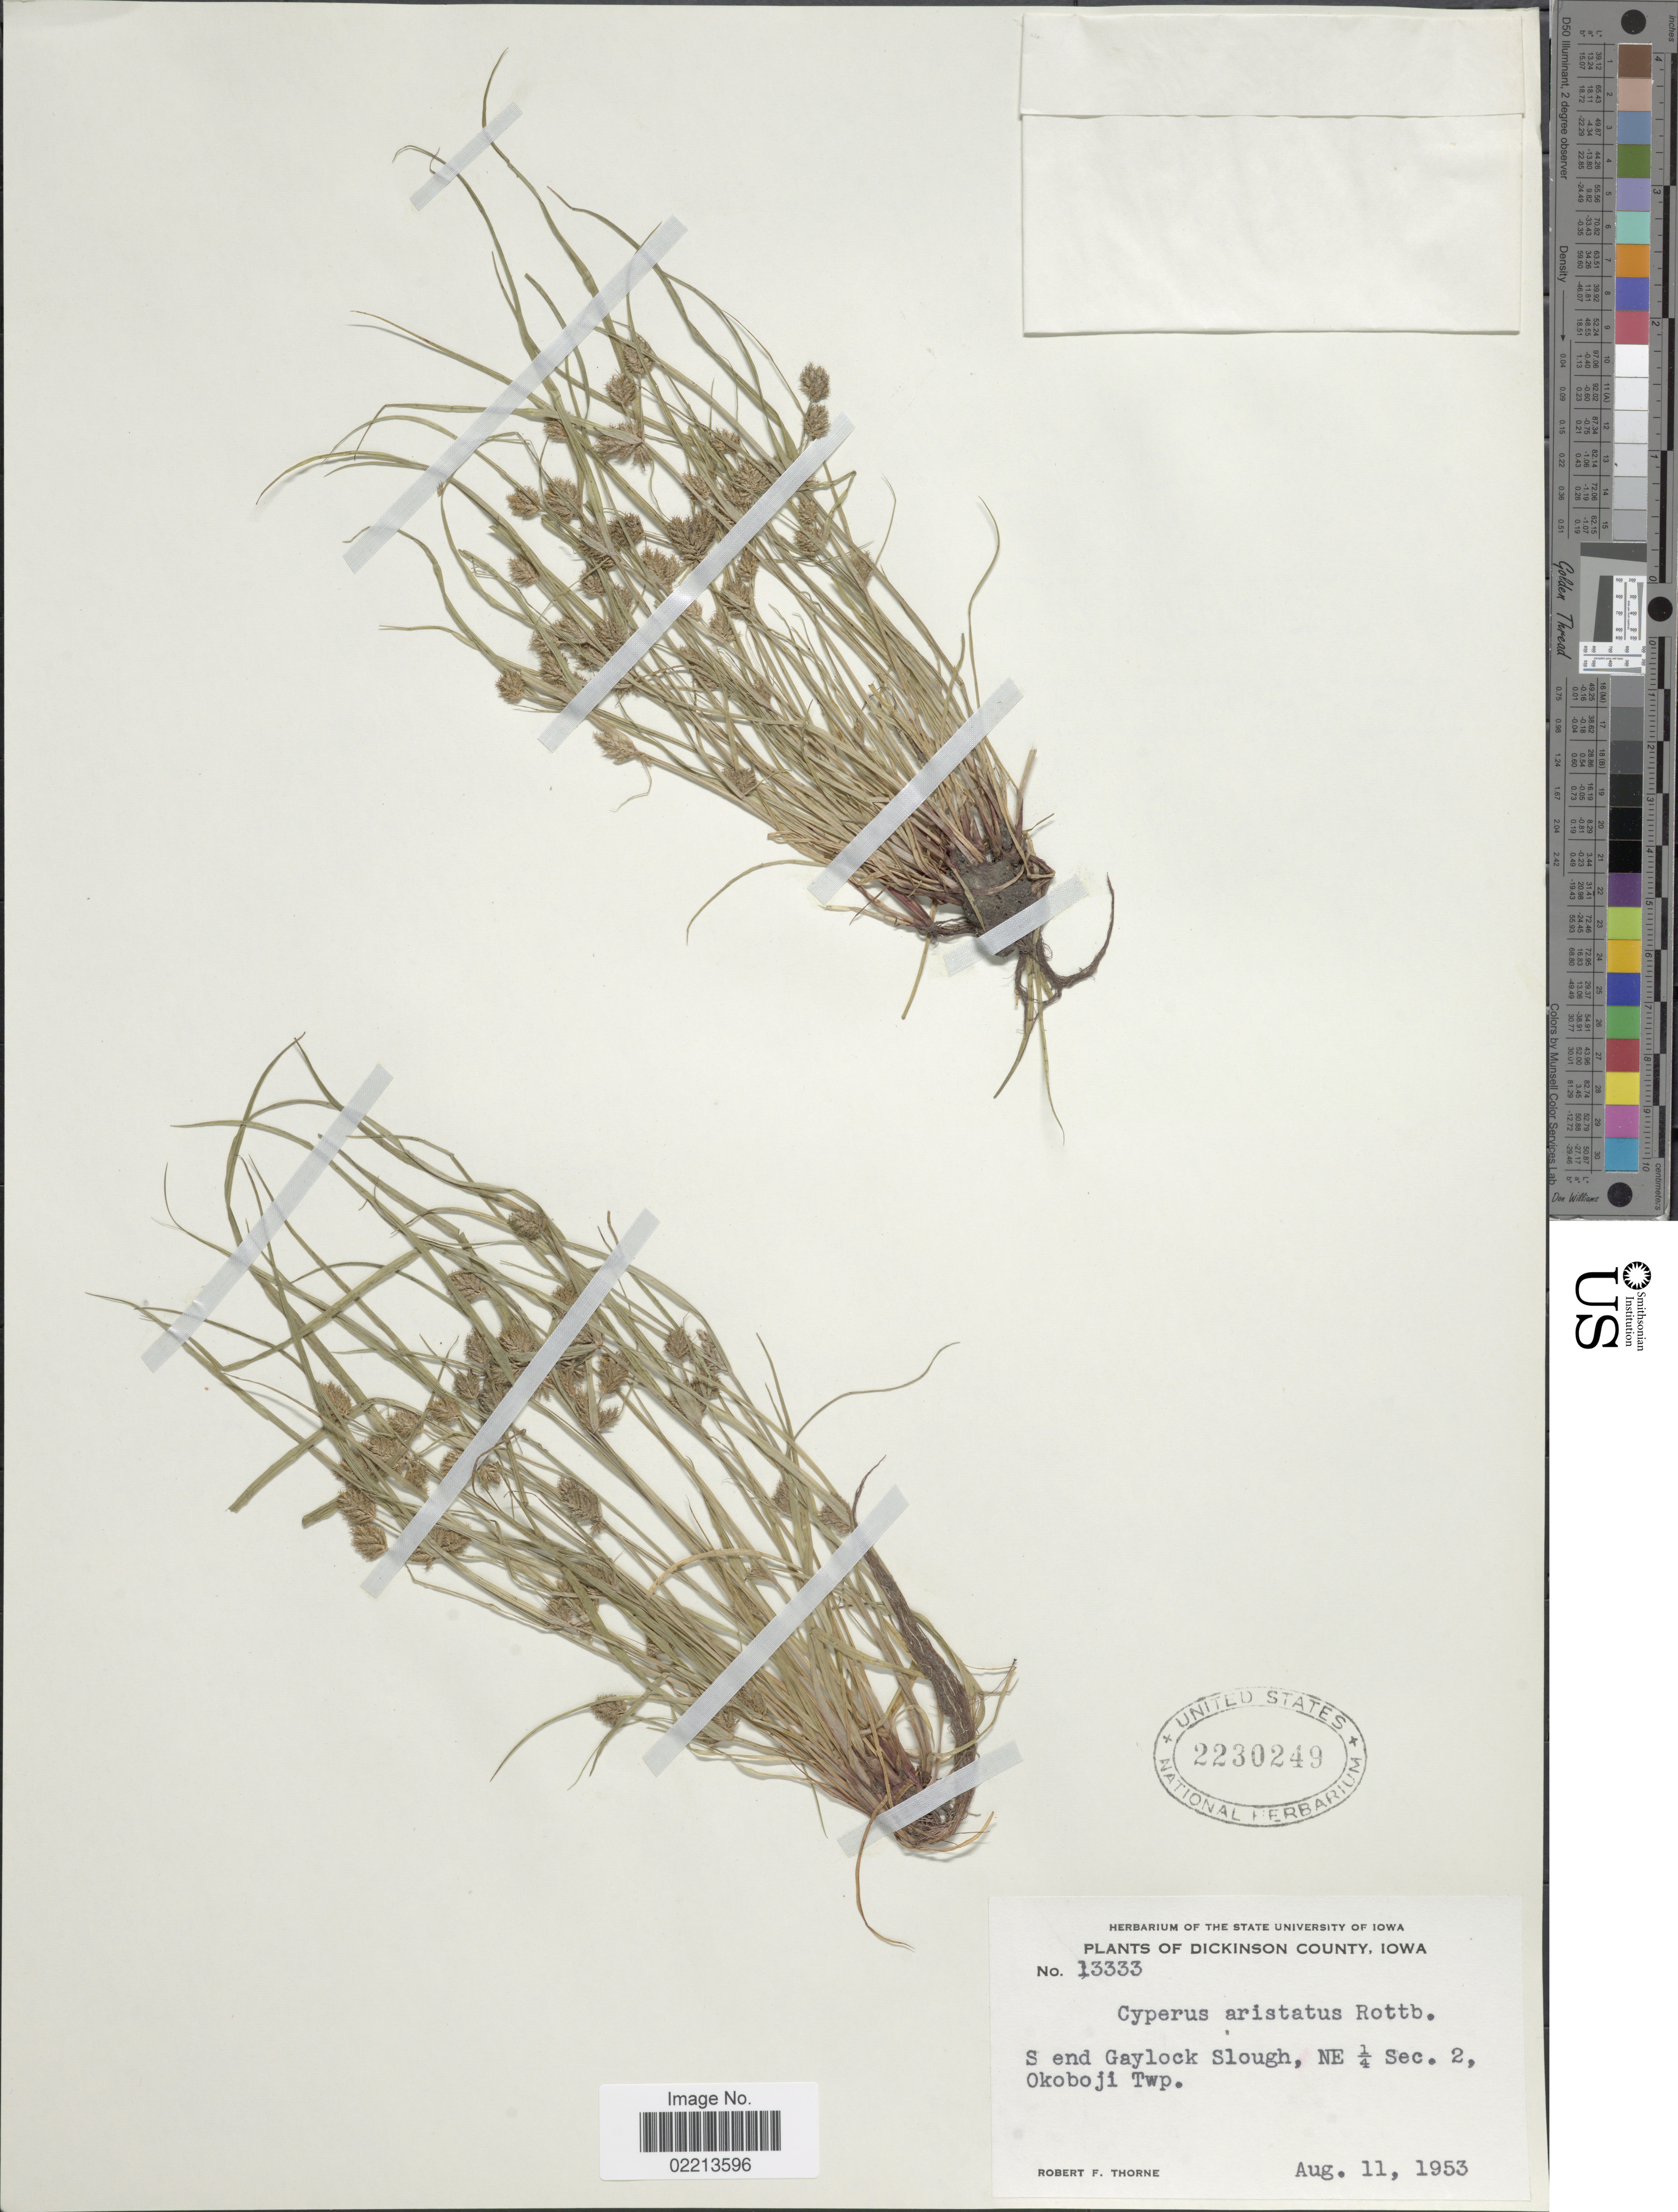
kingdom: Plantae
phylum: Tracheophyta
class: Liliopsida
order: Poales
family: Cyperaceae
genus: Cyperus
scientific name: Cyperus squarrosus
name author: L.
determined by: Strong, Mark T., (BOT), Smithsonian Institution - National Museum of Natural History (UNITED STATES)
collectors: R. F. Thorne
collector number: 13333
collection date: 1953-08-11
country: United States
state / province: Iowa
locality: Dickinson County, S end Gaylock Slough, NE 1/4 Sec 2, Okoboji twp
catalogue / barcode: US 2230249